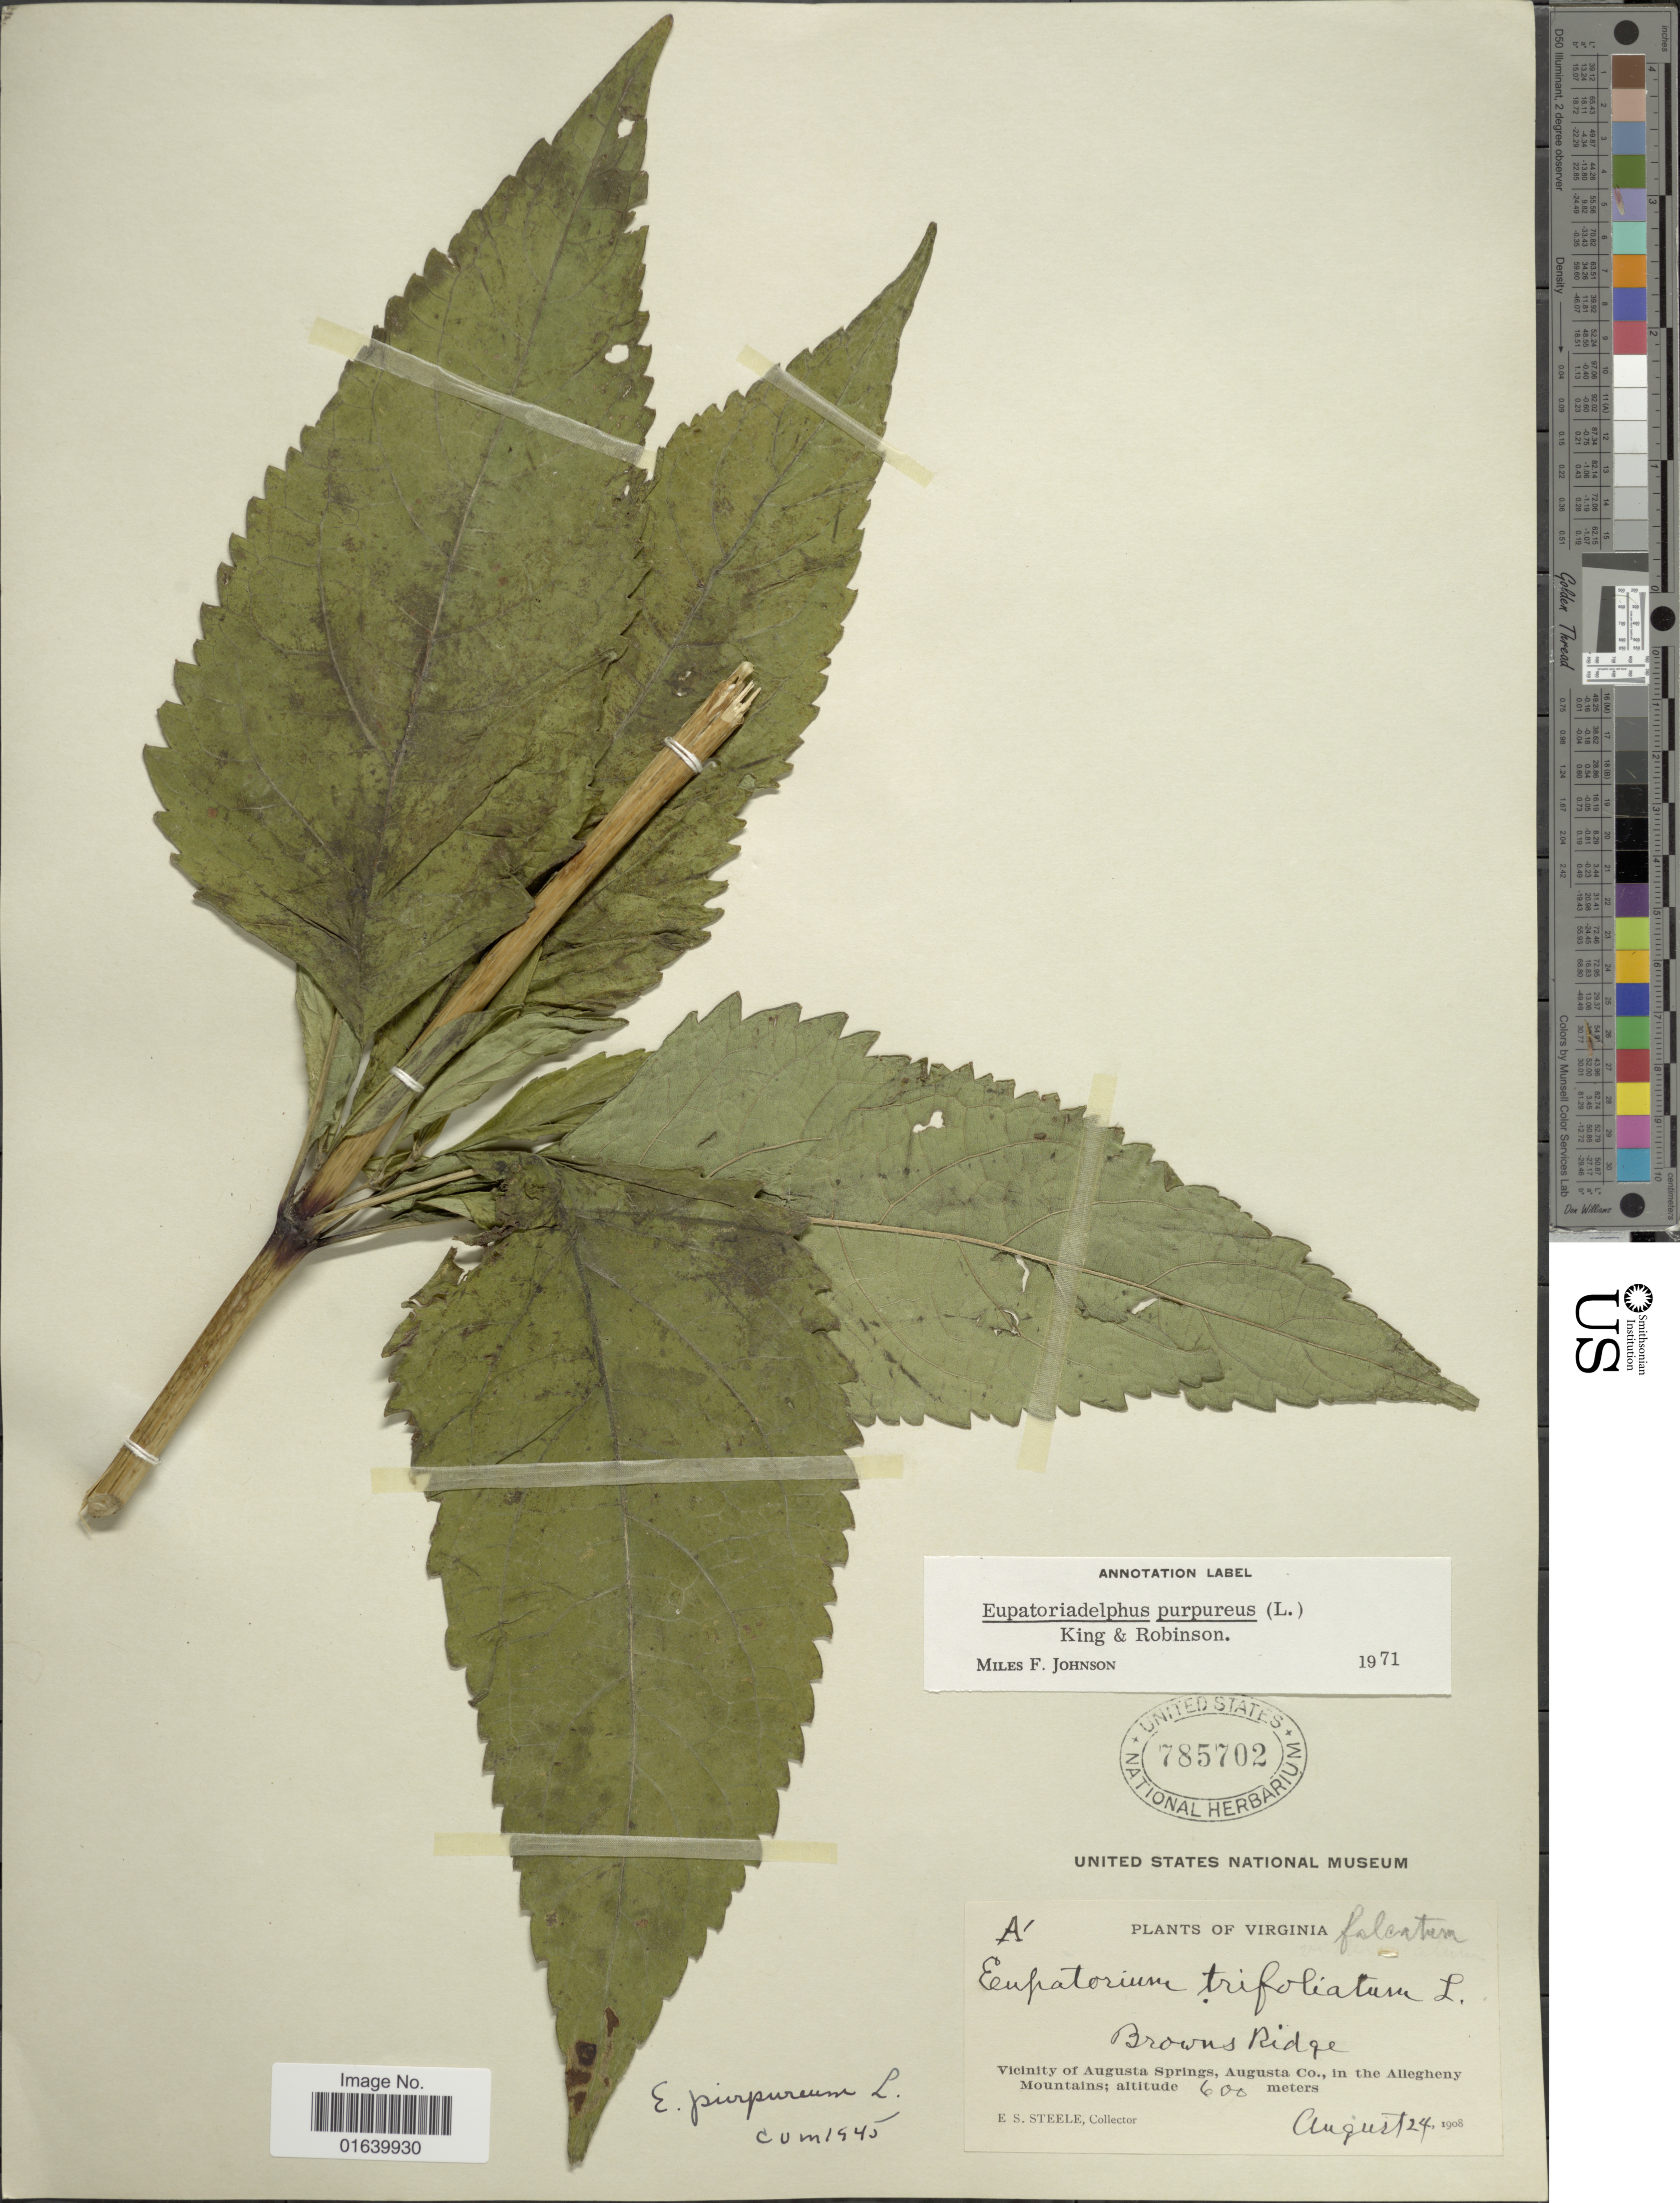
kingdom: Plantae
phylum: Tracheophyta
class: Magnoliopsida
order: Asterales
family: Asteraceae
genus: Eupatorium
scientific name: Eupatorium purpureum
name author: (L.) E.E. Lamont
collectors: E. Steele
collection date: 1908-08-24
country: United States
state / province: Virginia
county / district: Augusta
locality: Virginia, Browns Side, Vicinity of Augusta Springs, Augusta Co., in the Allegheny Mountains.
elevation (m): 600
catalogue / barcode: US 785702